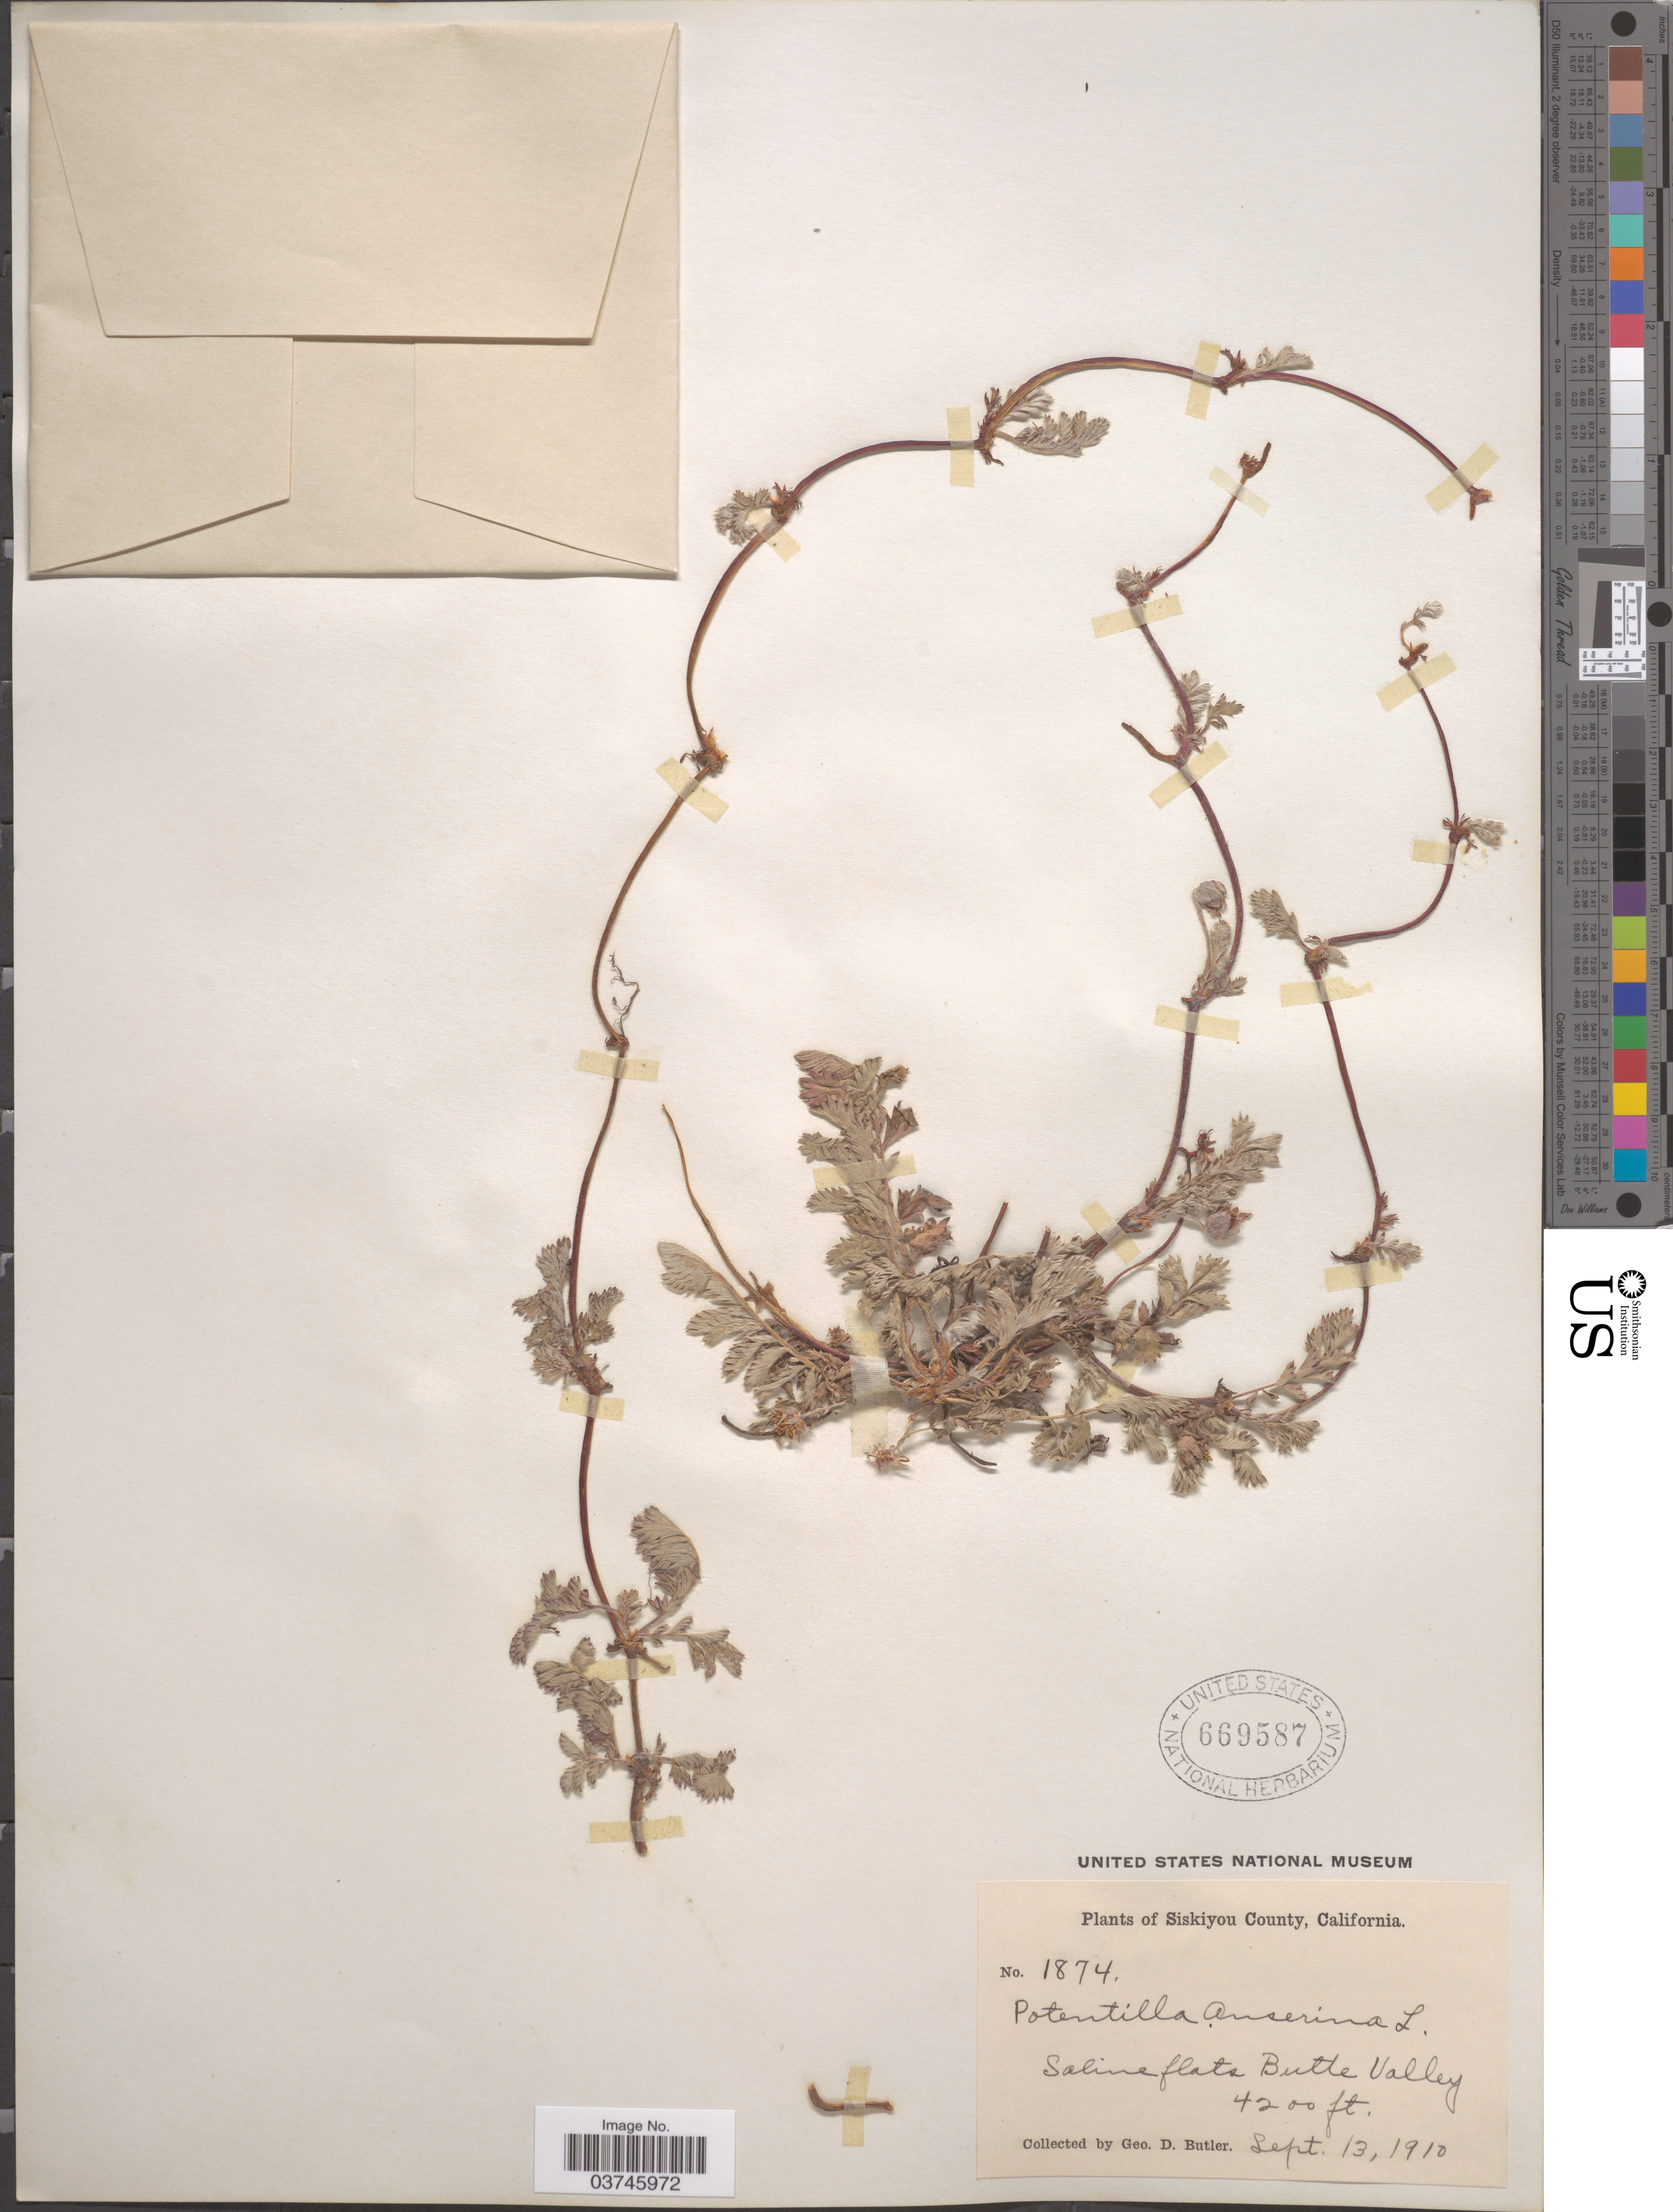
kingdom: Plantae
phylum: Tracheophyta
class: Magnoliopsida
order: Rosales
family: Rosaceae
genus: Argentina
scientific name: Argentina anserina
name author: (L.) Rydb.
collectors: G. D. Butler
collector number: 1874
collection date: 1910-09-13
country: United States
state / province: California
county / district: Siskiyou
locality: Siskiyou County. Saline flats Butte Valley.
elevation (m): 1280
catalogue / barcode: US 669587